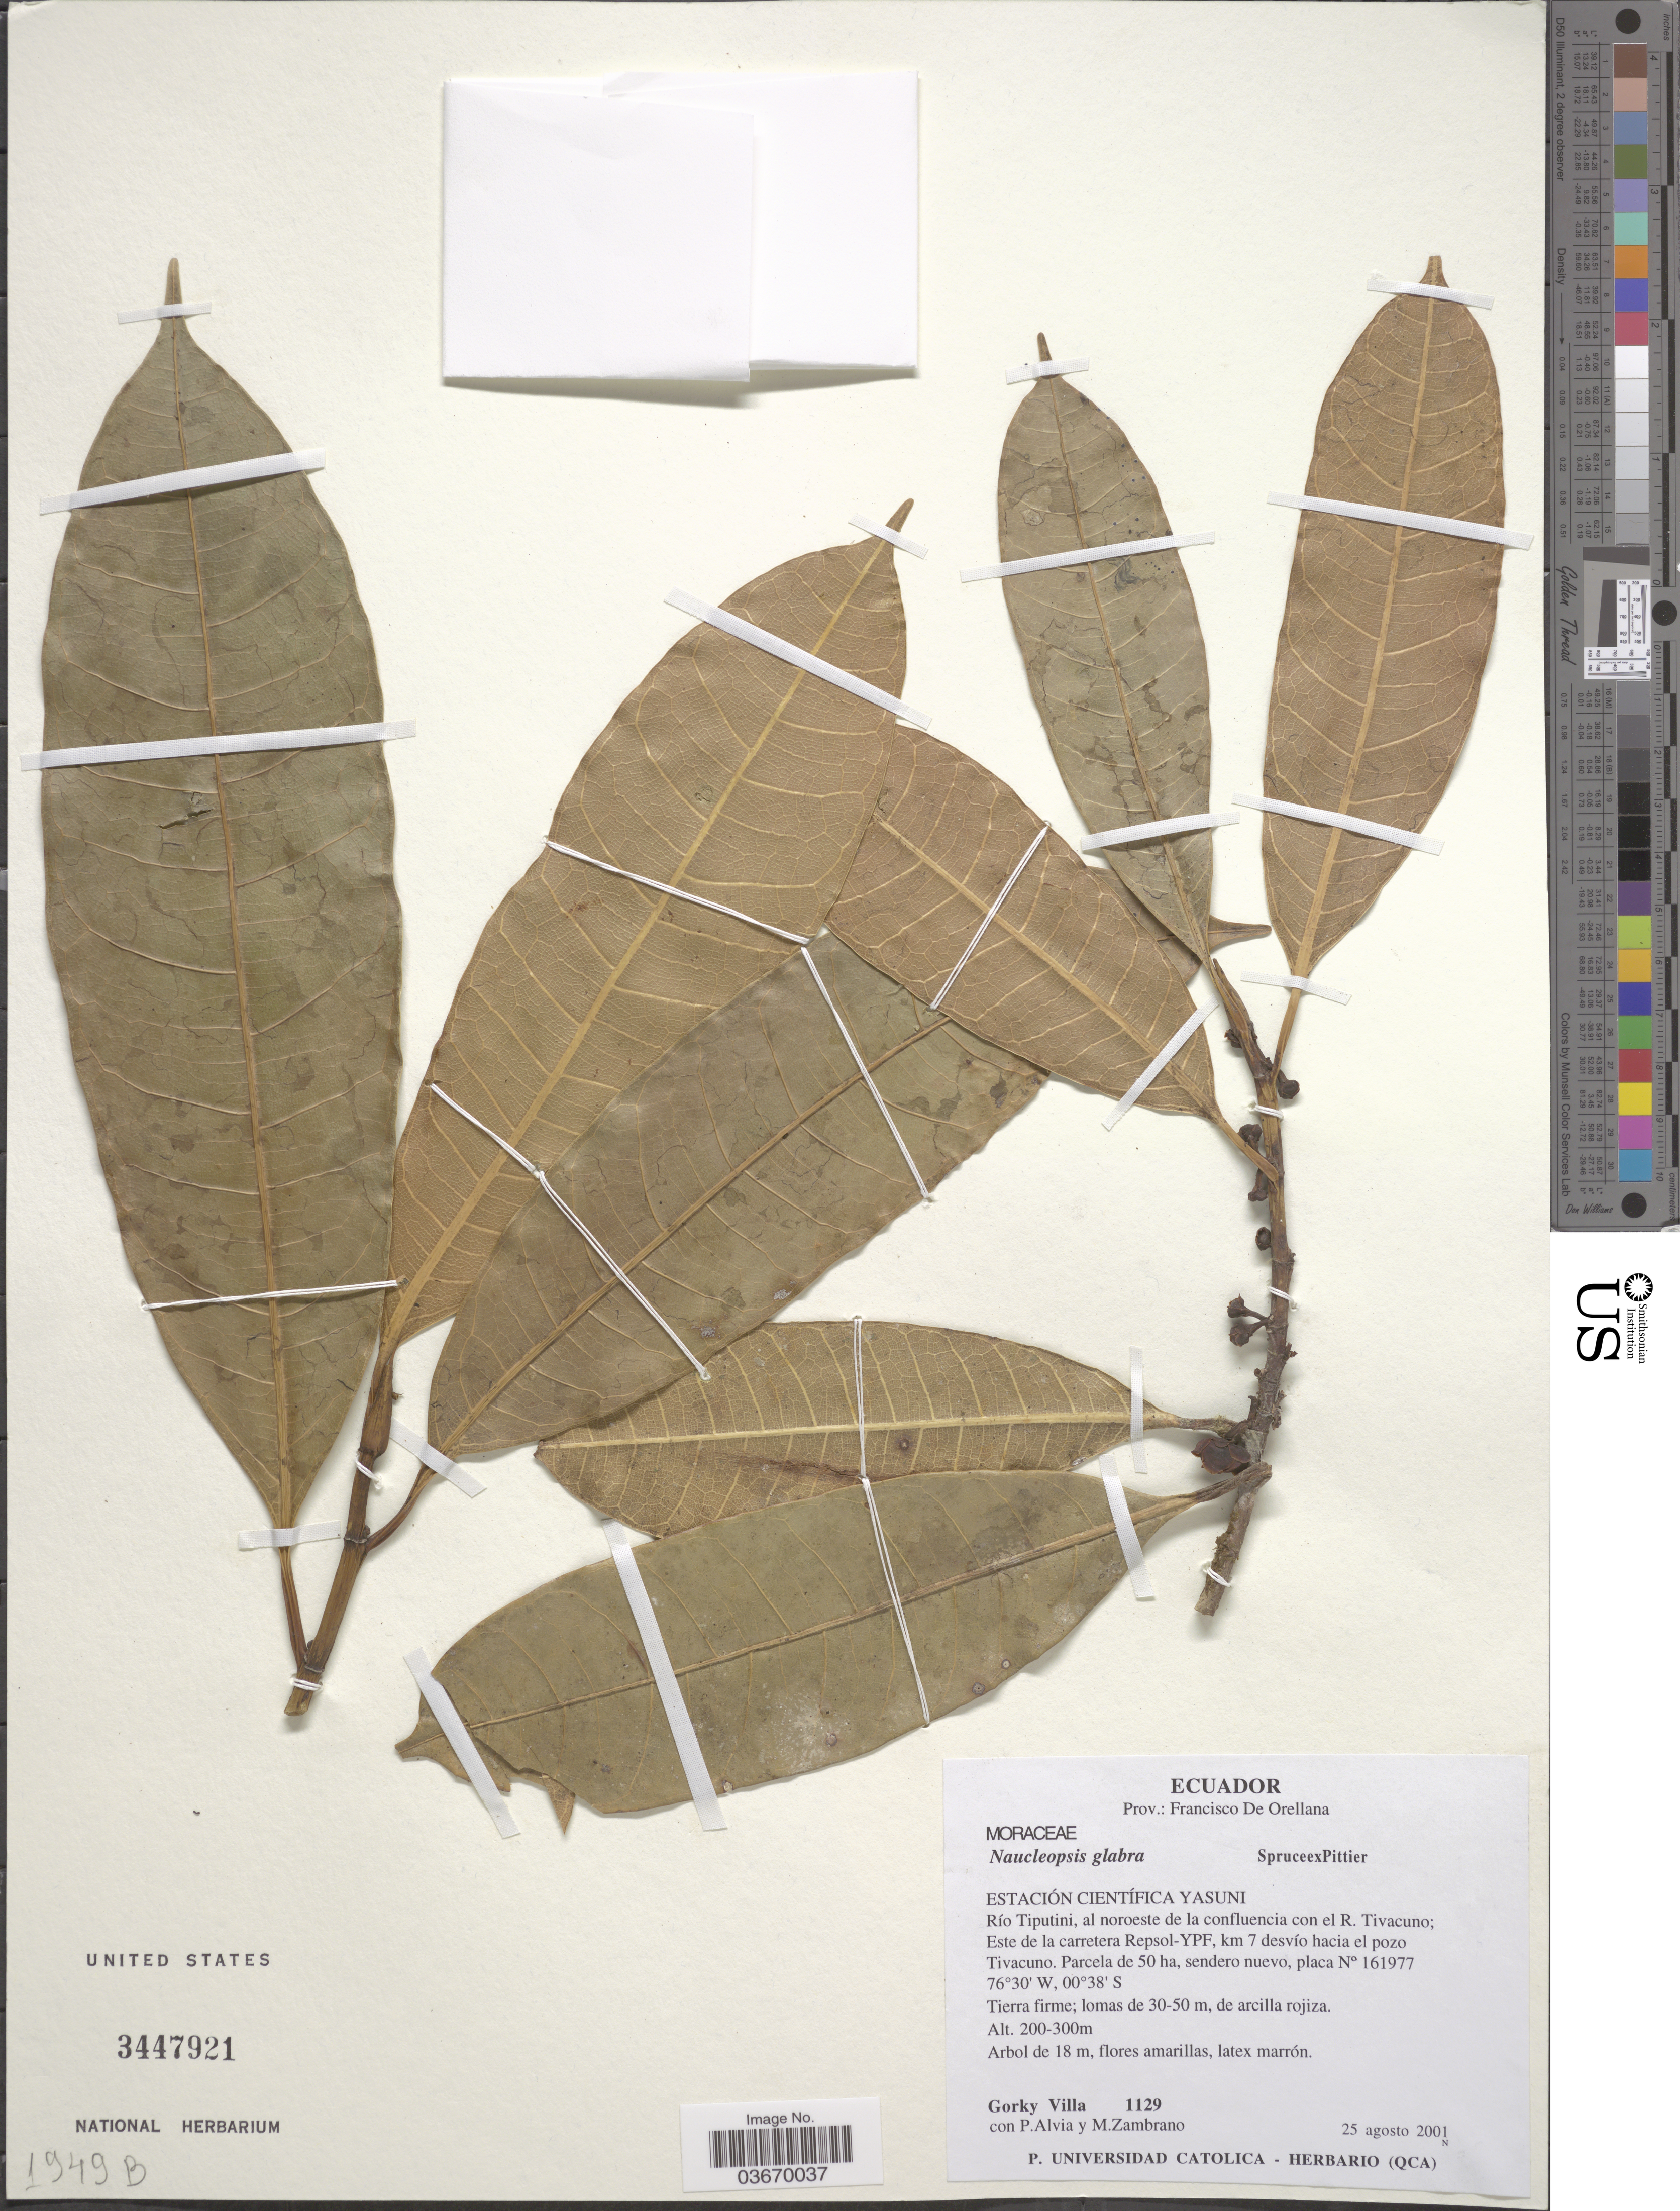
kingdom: Plantae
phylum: Tracheophyta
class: Magnoliopsida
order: Rosales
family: Moraceae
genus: Naucleopsis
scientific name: Naucleopsis glabra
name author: Spruce ex Pittier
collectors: G. Villa, P. Alvia & M. Zambrano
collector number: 1129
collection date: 2001-08-25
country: Ecuador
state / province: Orellana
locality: Prov.: Francisco de Orellana. Estación Científica Yasuni. Río Tiputini, al noroeste de la confluencia con el R. Tivacuno; Este de la carretera Repsol-YPF, km 7 desvío hacia el pozo Tivacuno. Parcela de 50 ha, sendero nuevo placa N° 161977.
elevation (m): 200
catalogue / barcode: US 3447921